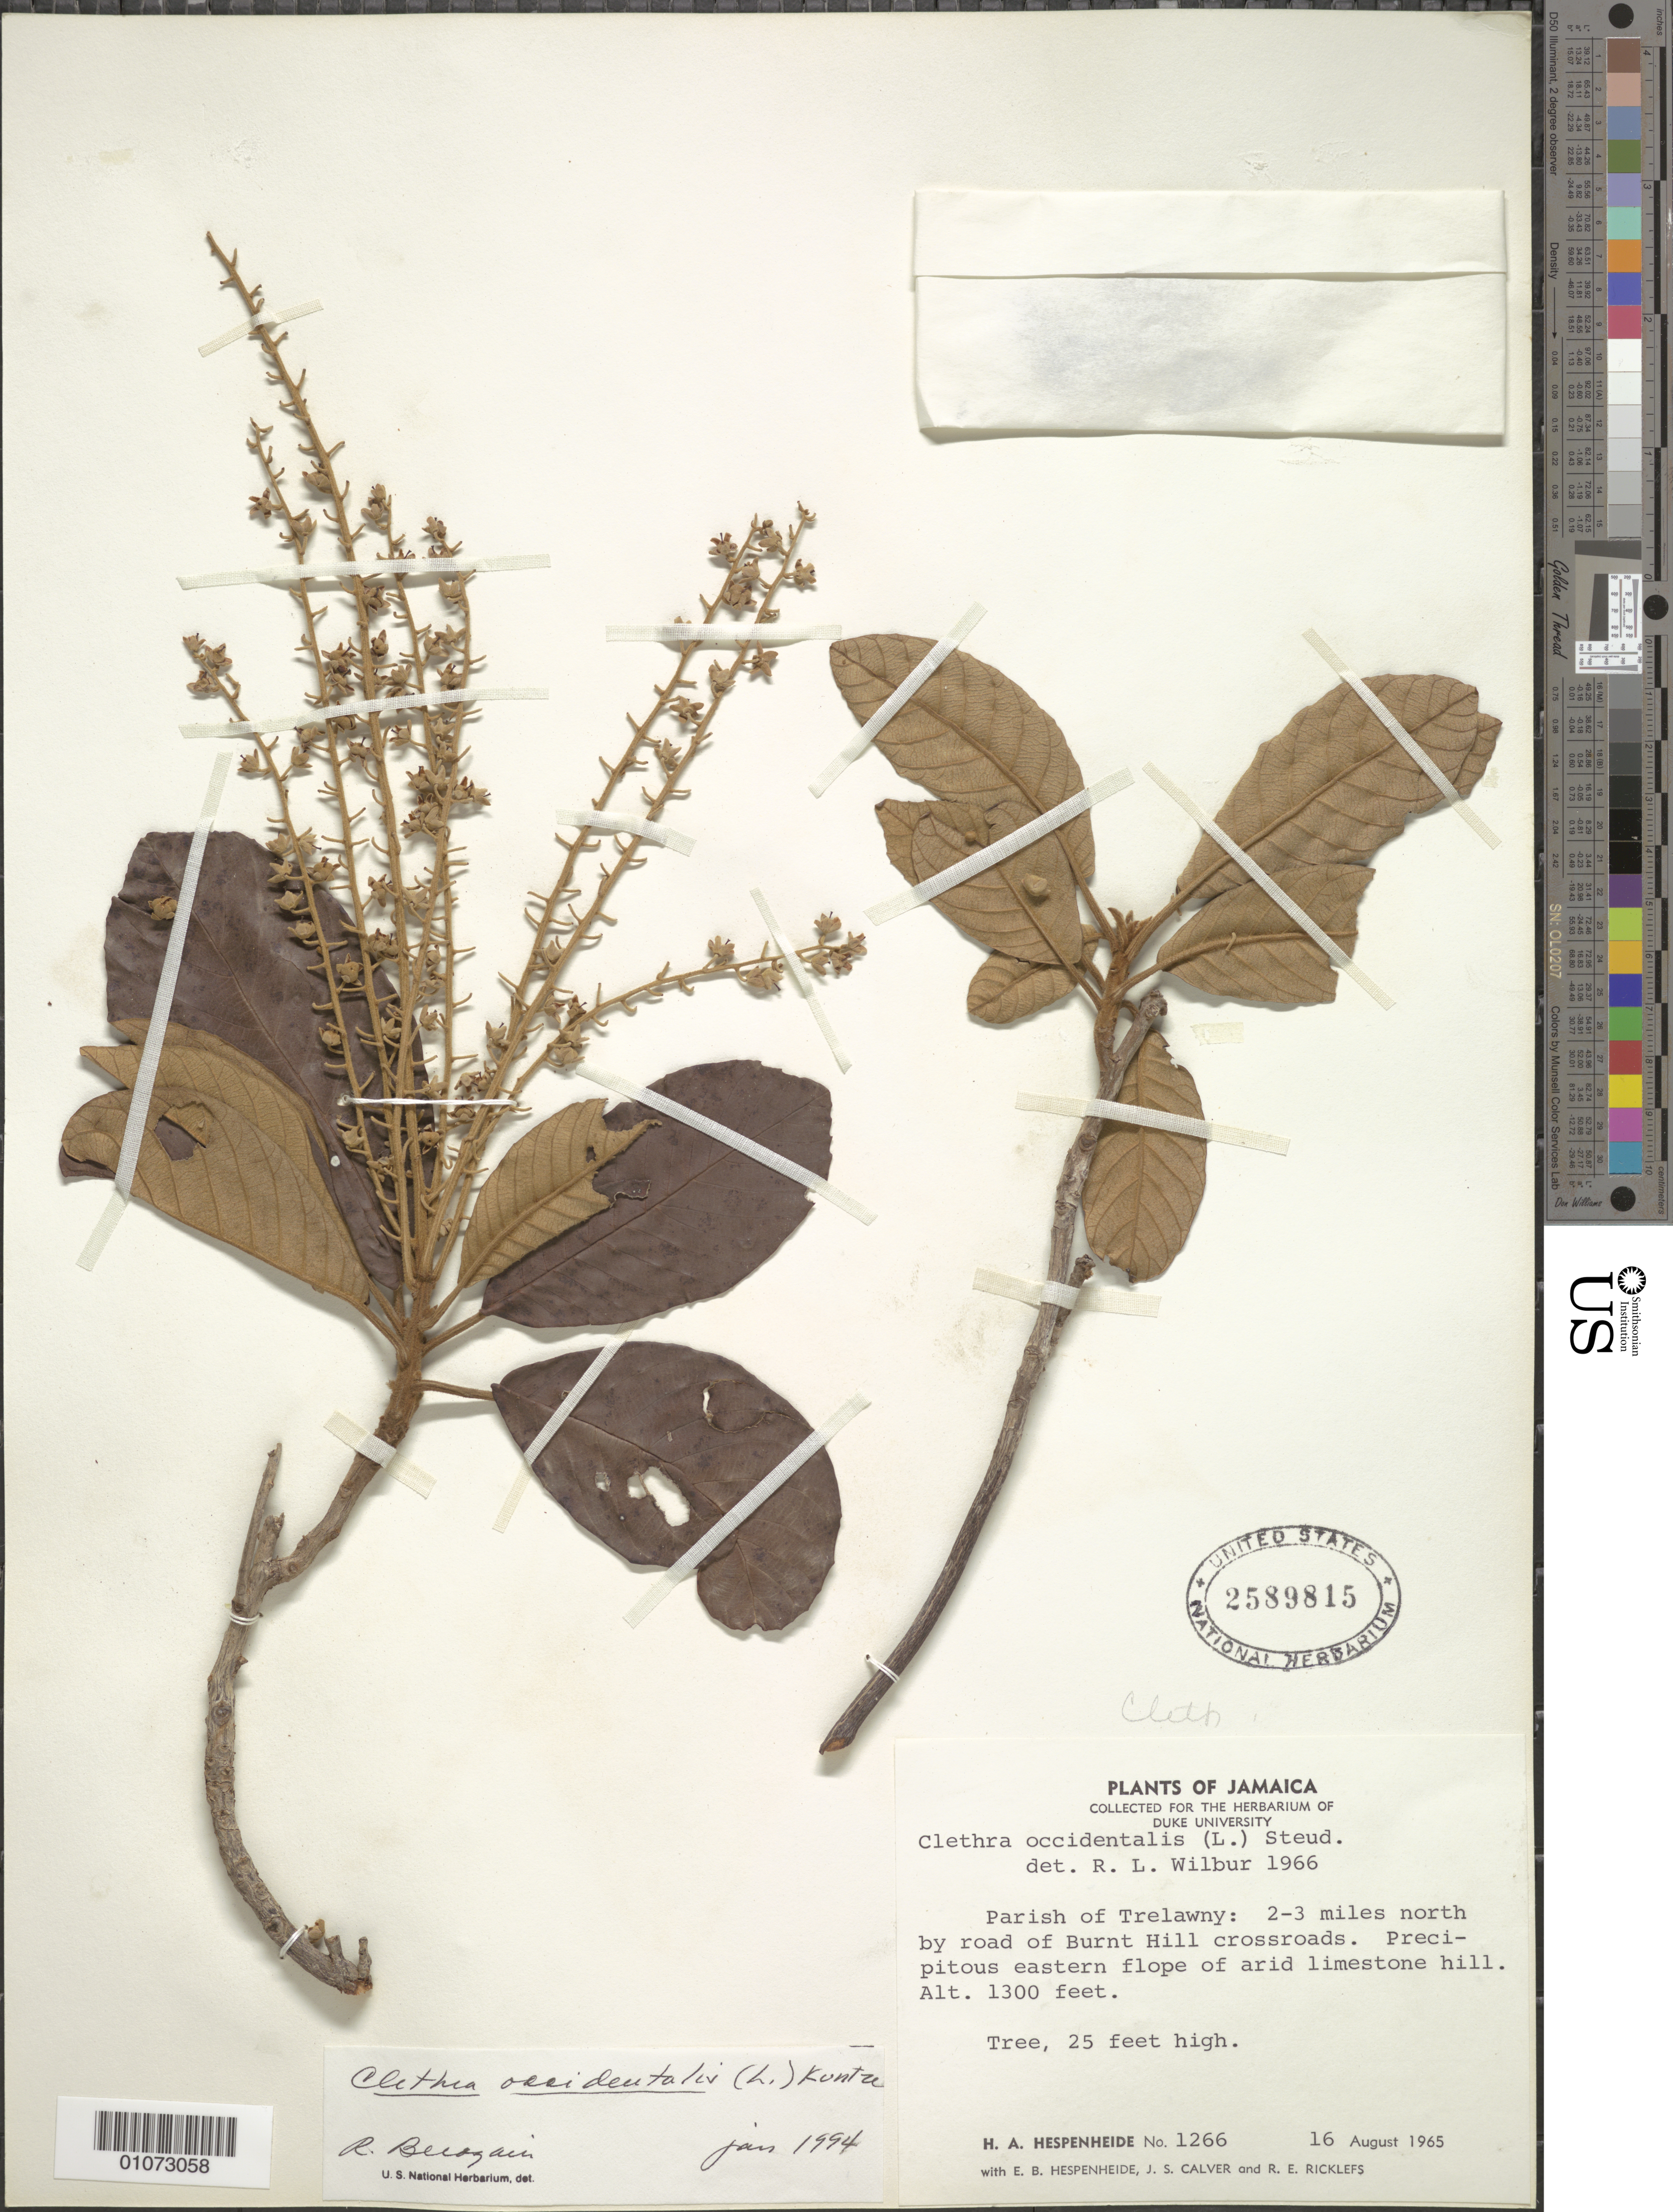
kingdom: Plantae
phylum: Tracheophyta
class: Magnoliopsida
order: Ericales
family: Clethraceae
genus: Clethra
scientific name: Clethra occidentalis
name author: (L.) Kuntze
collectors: H. A. Hespenheide, E. Hespenheide, J. Calver & R. Ricklefs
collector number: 1266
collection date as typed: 16 Aug 1965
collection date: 1965-08-16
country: Jamaica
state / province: Trelawny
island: Jamaica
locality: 2-3 miles north by road of Burnt Hill crossroads. Precipitous eastern flope (slope?) of arid limestone hill.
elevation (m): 396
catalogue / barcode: US 2589815